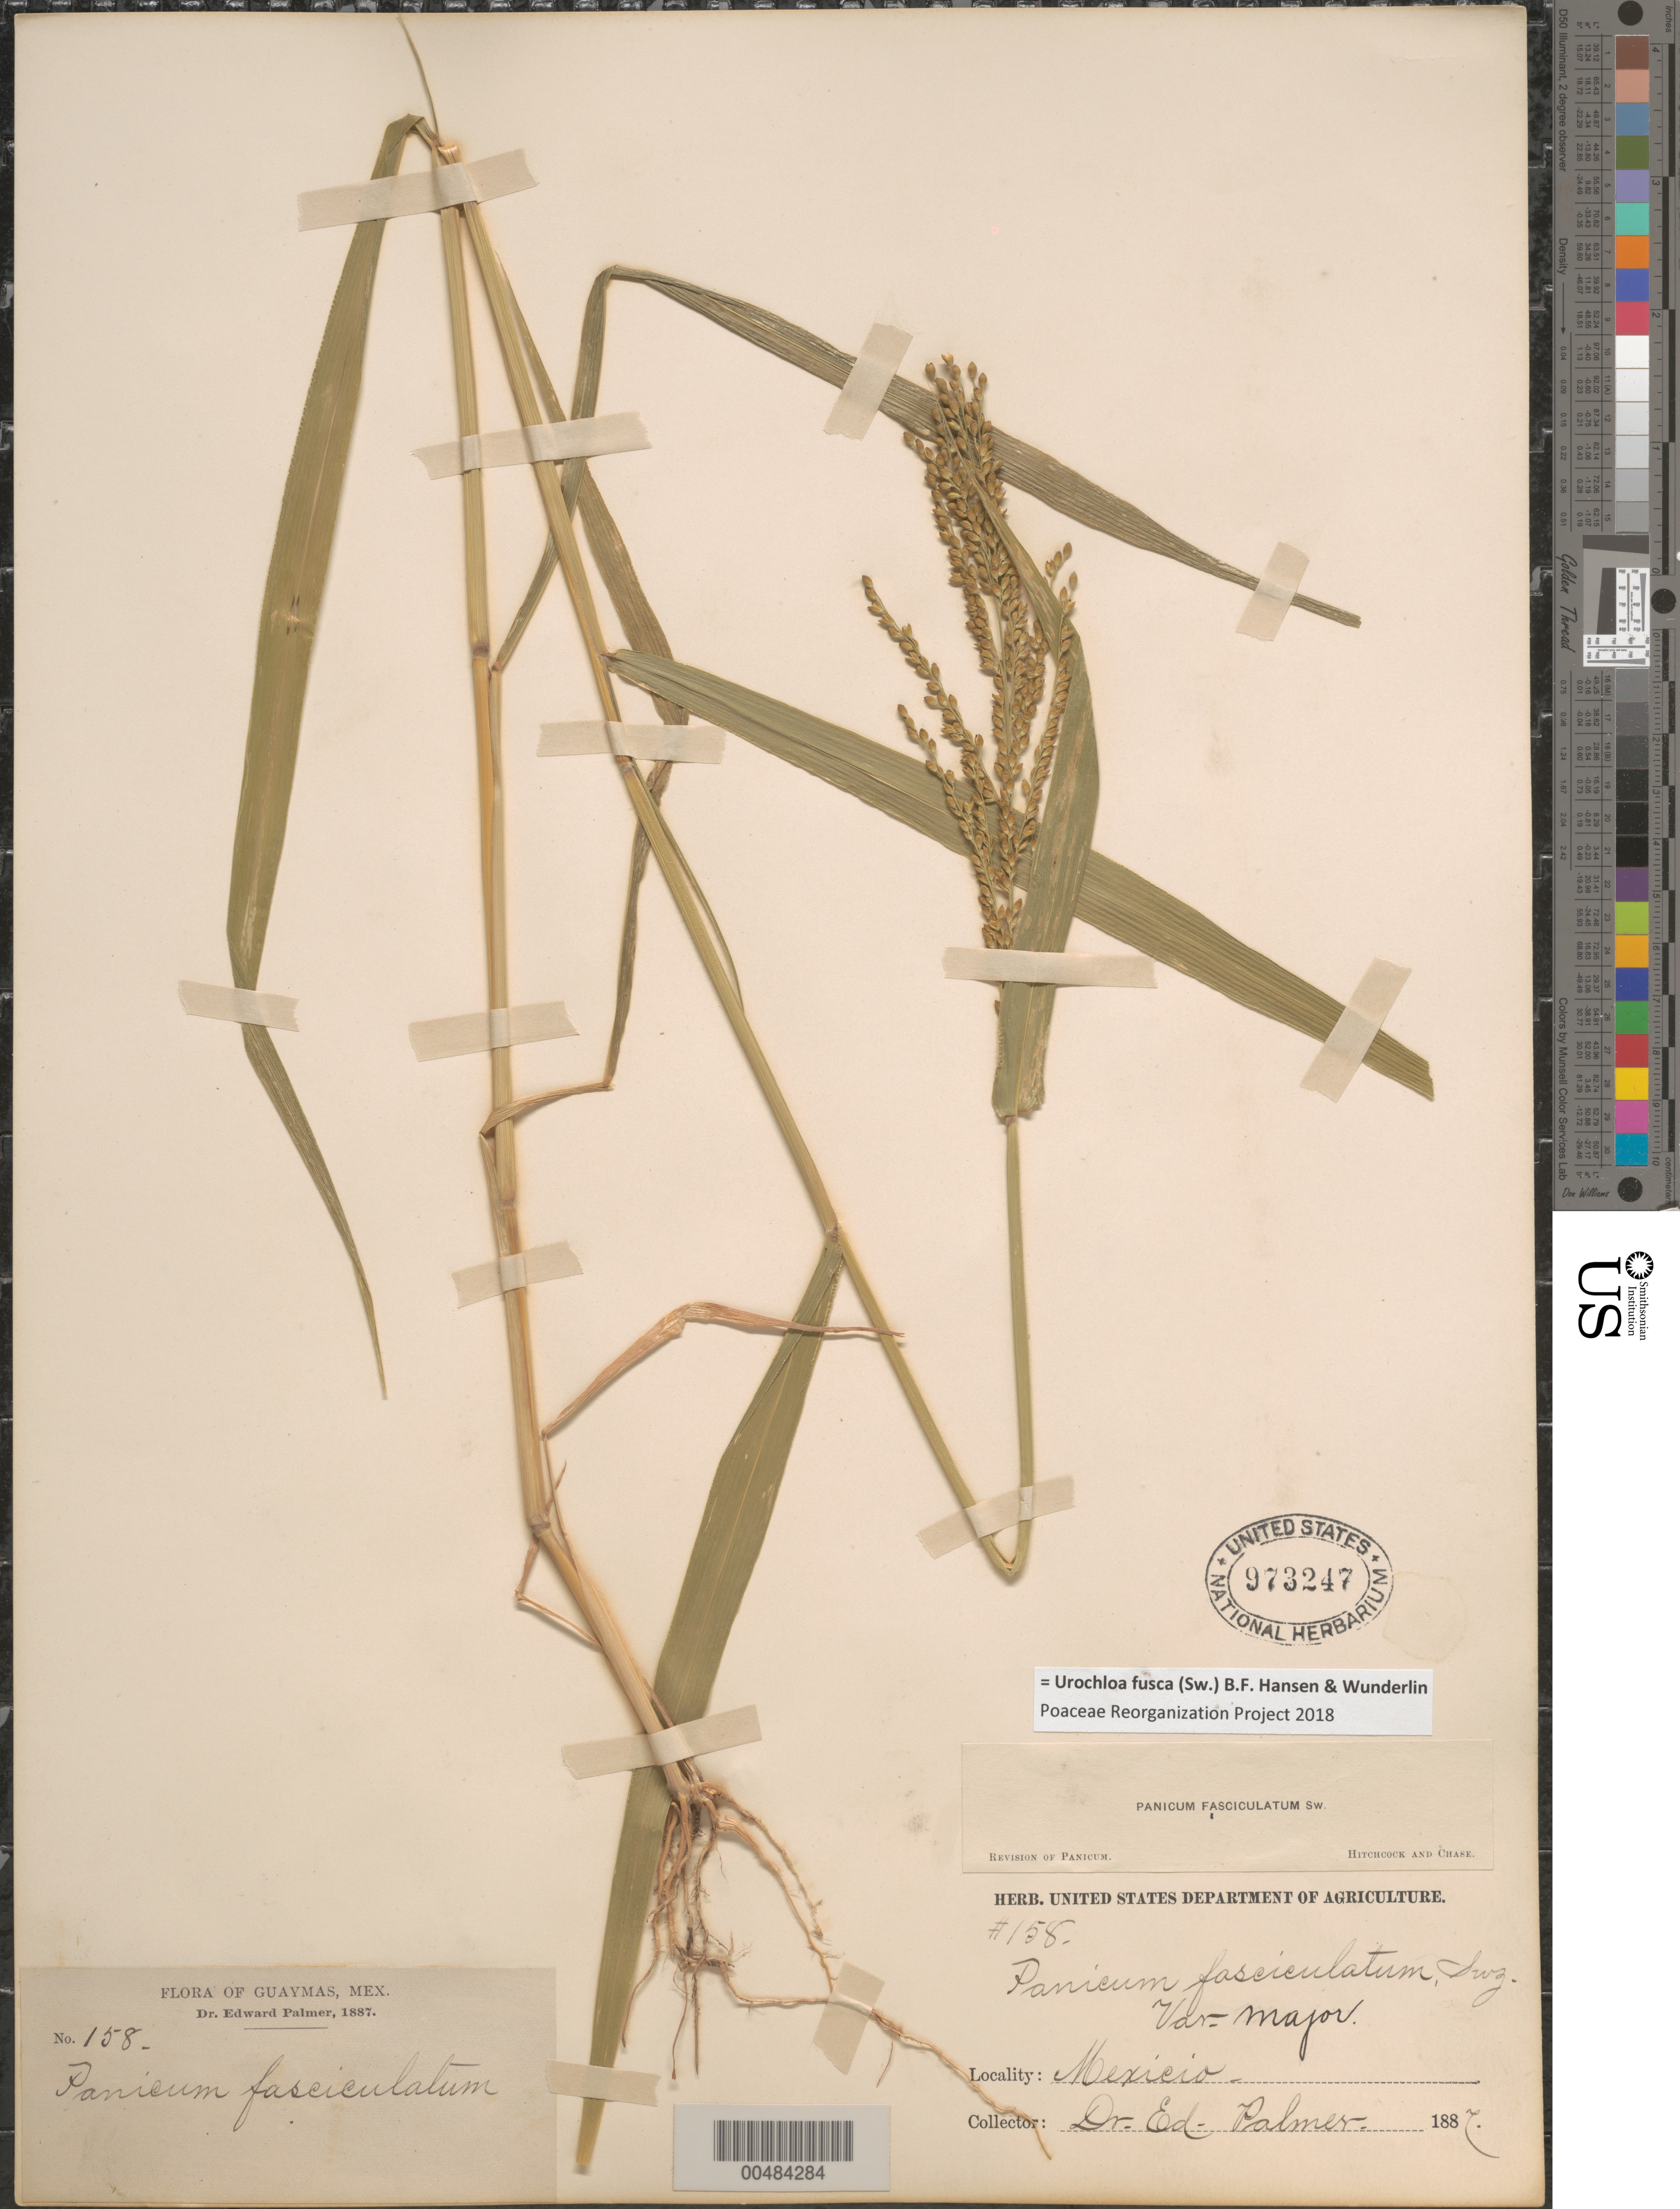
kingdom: Plantae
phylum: Tracheophyta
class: Liliopsida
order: Poales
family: Poaceae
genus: Urochloa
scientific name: Urochloa fusca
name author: (Sw.) B.F. Hansen & Wunderlin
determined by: Poaceae Reorganization Project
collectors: E. Palmer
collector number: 158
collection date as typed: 1887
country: Mexico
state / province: Sonora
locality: Guaymas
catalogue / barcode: US 973247